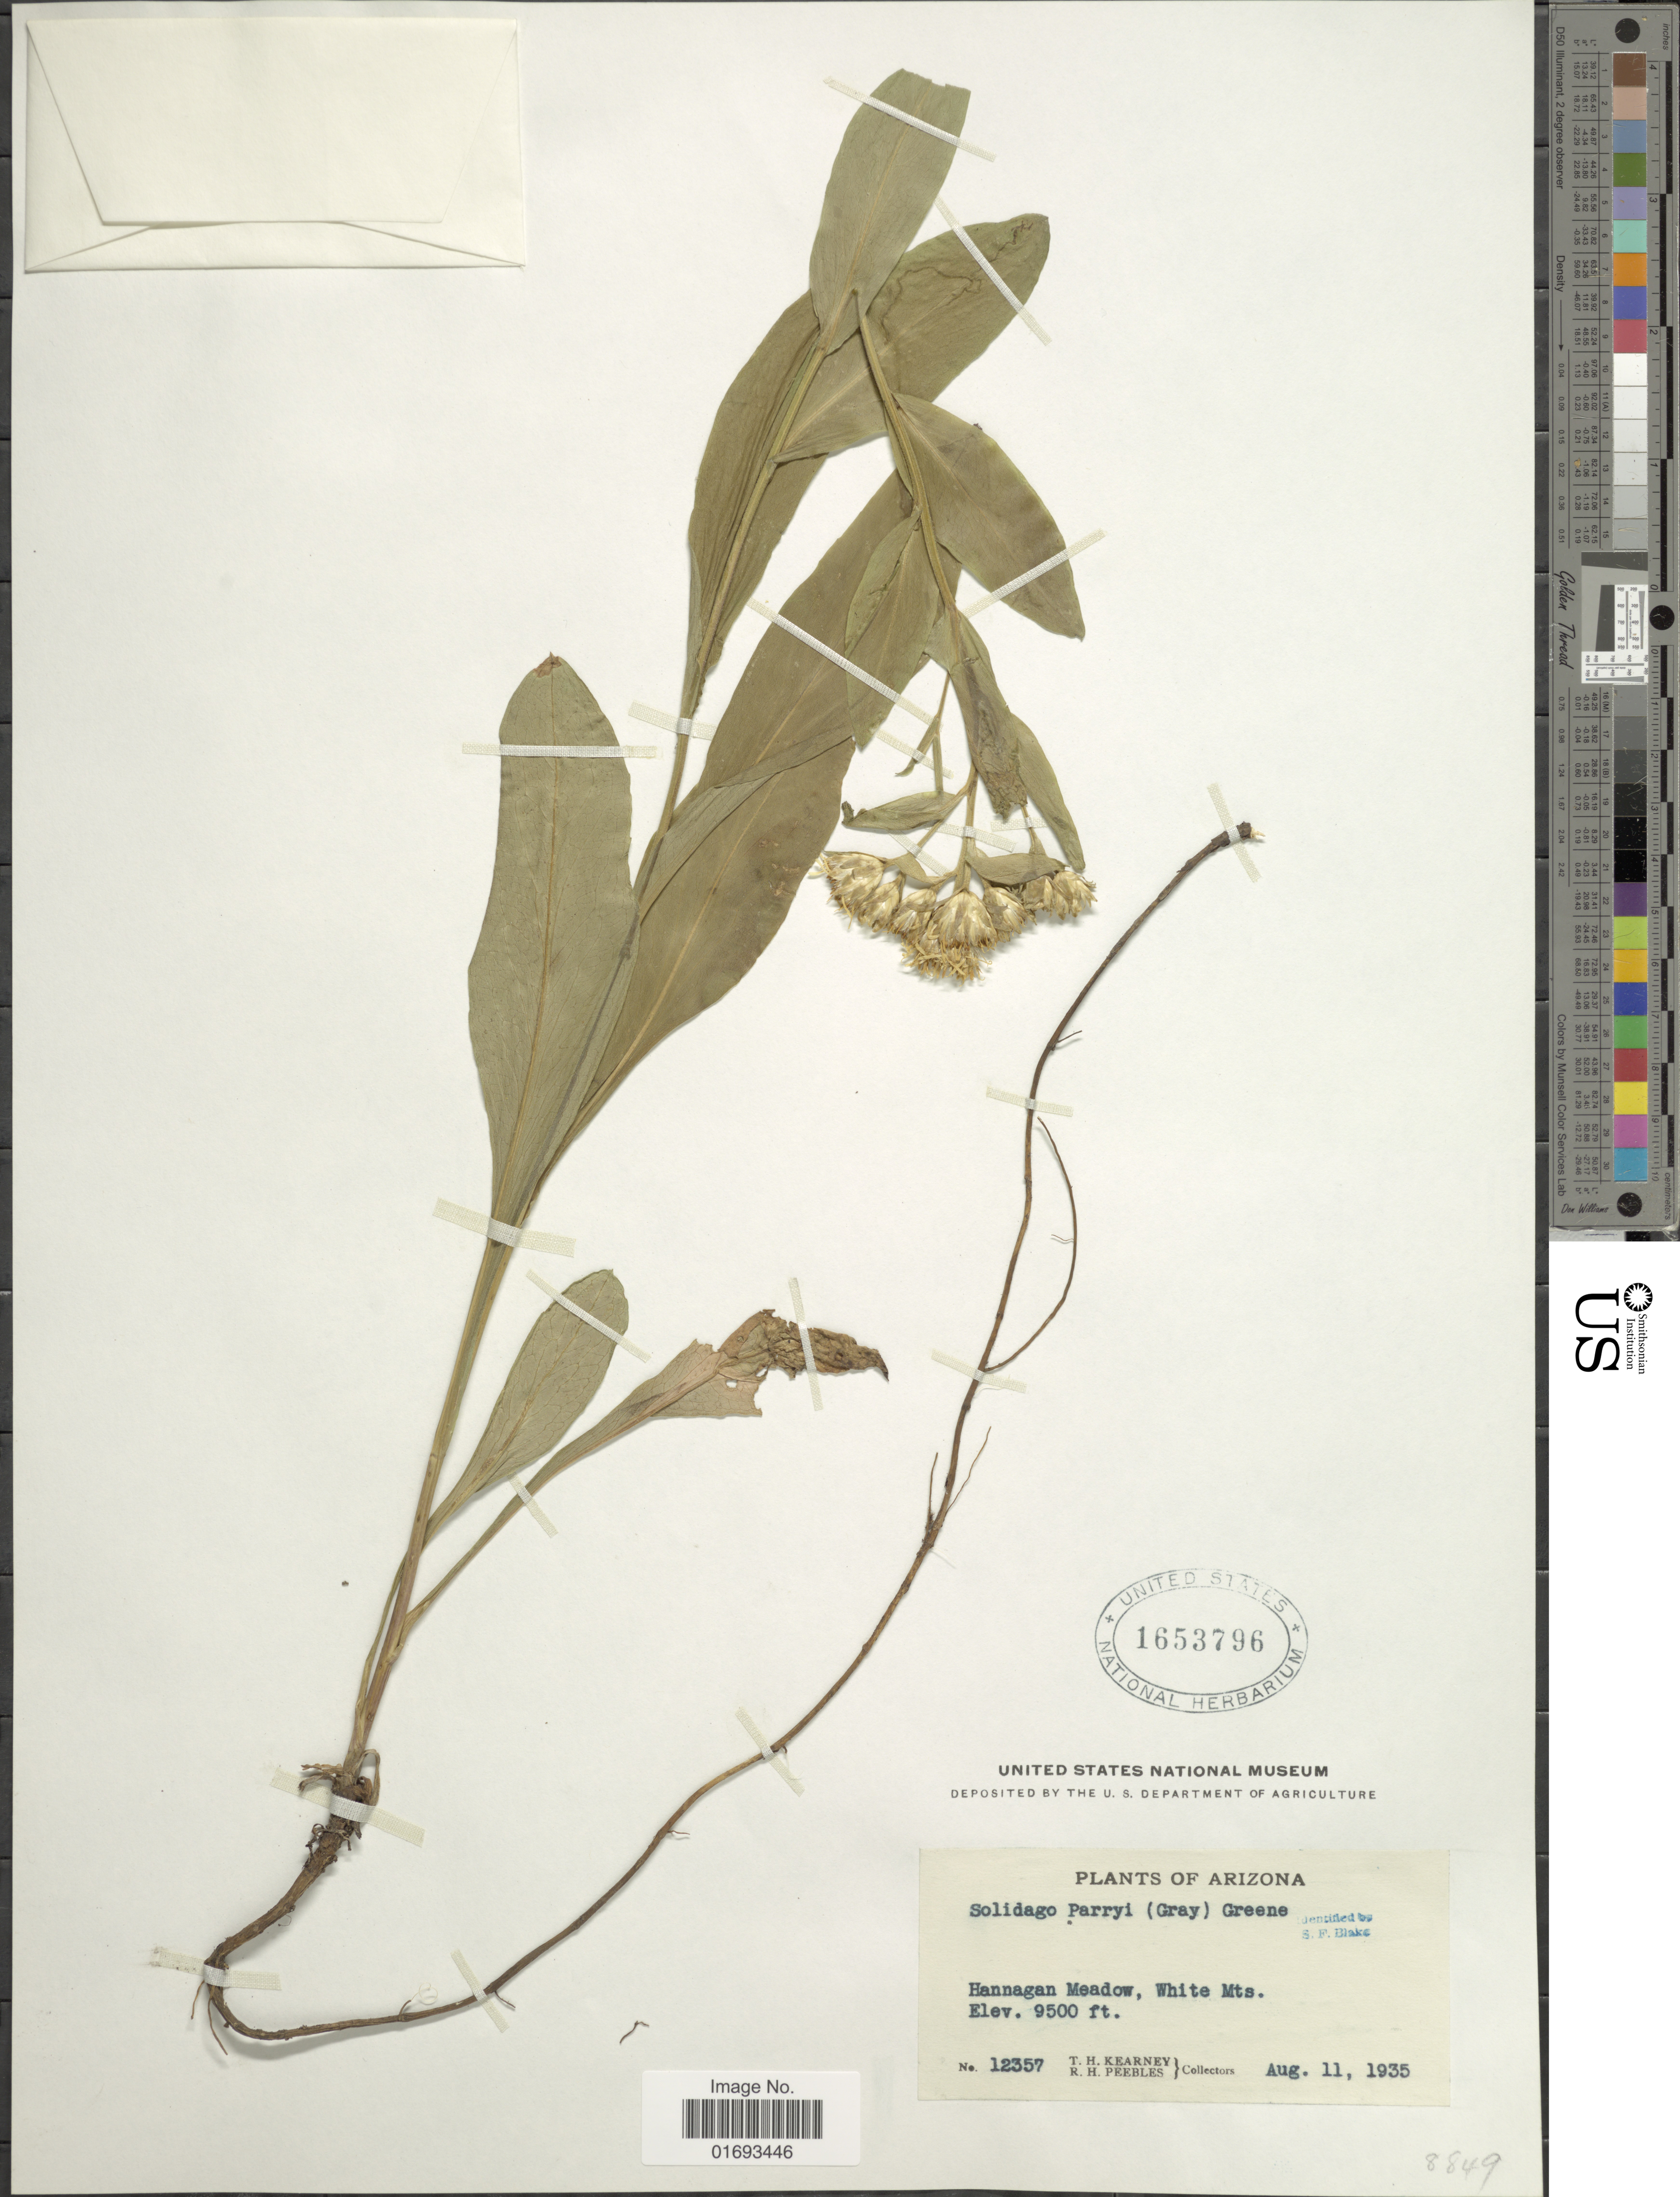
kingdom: Plantae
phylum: Tracheophyta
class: Magnoliopsida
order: Asterales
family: Asteraceae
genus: Oreochrysum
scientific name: Oreochrysum parryi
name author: (A. Gray) Rydb.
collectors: T. H. Kearney & R. H. Peebles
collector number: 12357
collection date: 1935-08-11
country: United States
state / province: Arizona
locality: Hannagan Meadow, White Mts.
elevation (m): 2896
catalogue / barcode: US 1653796